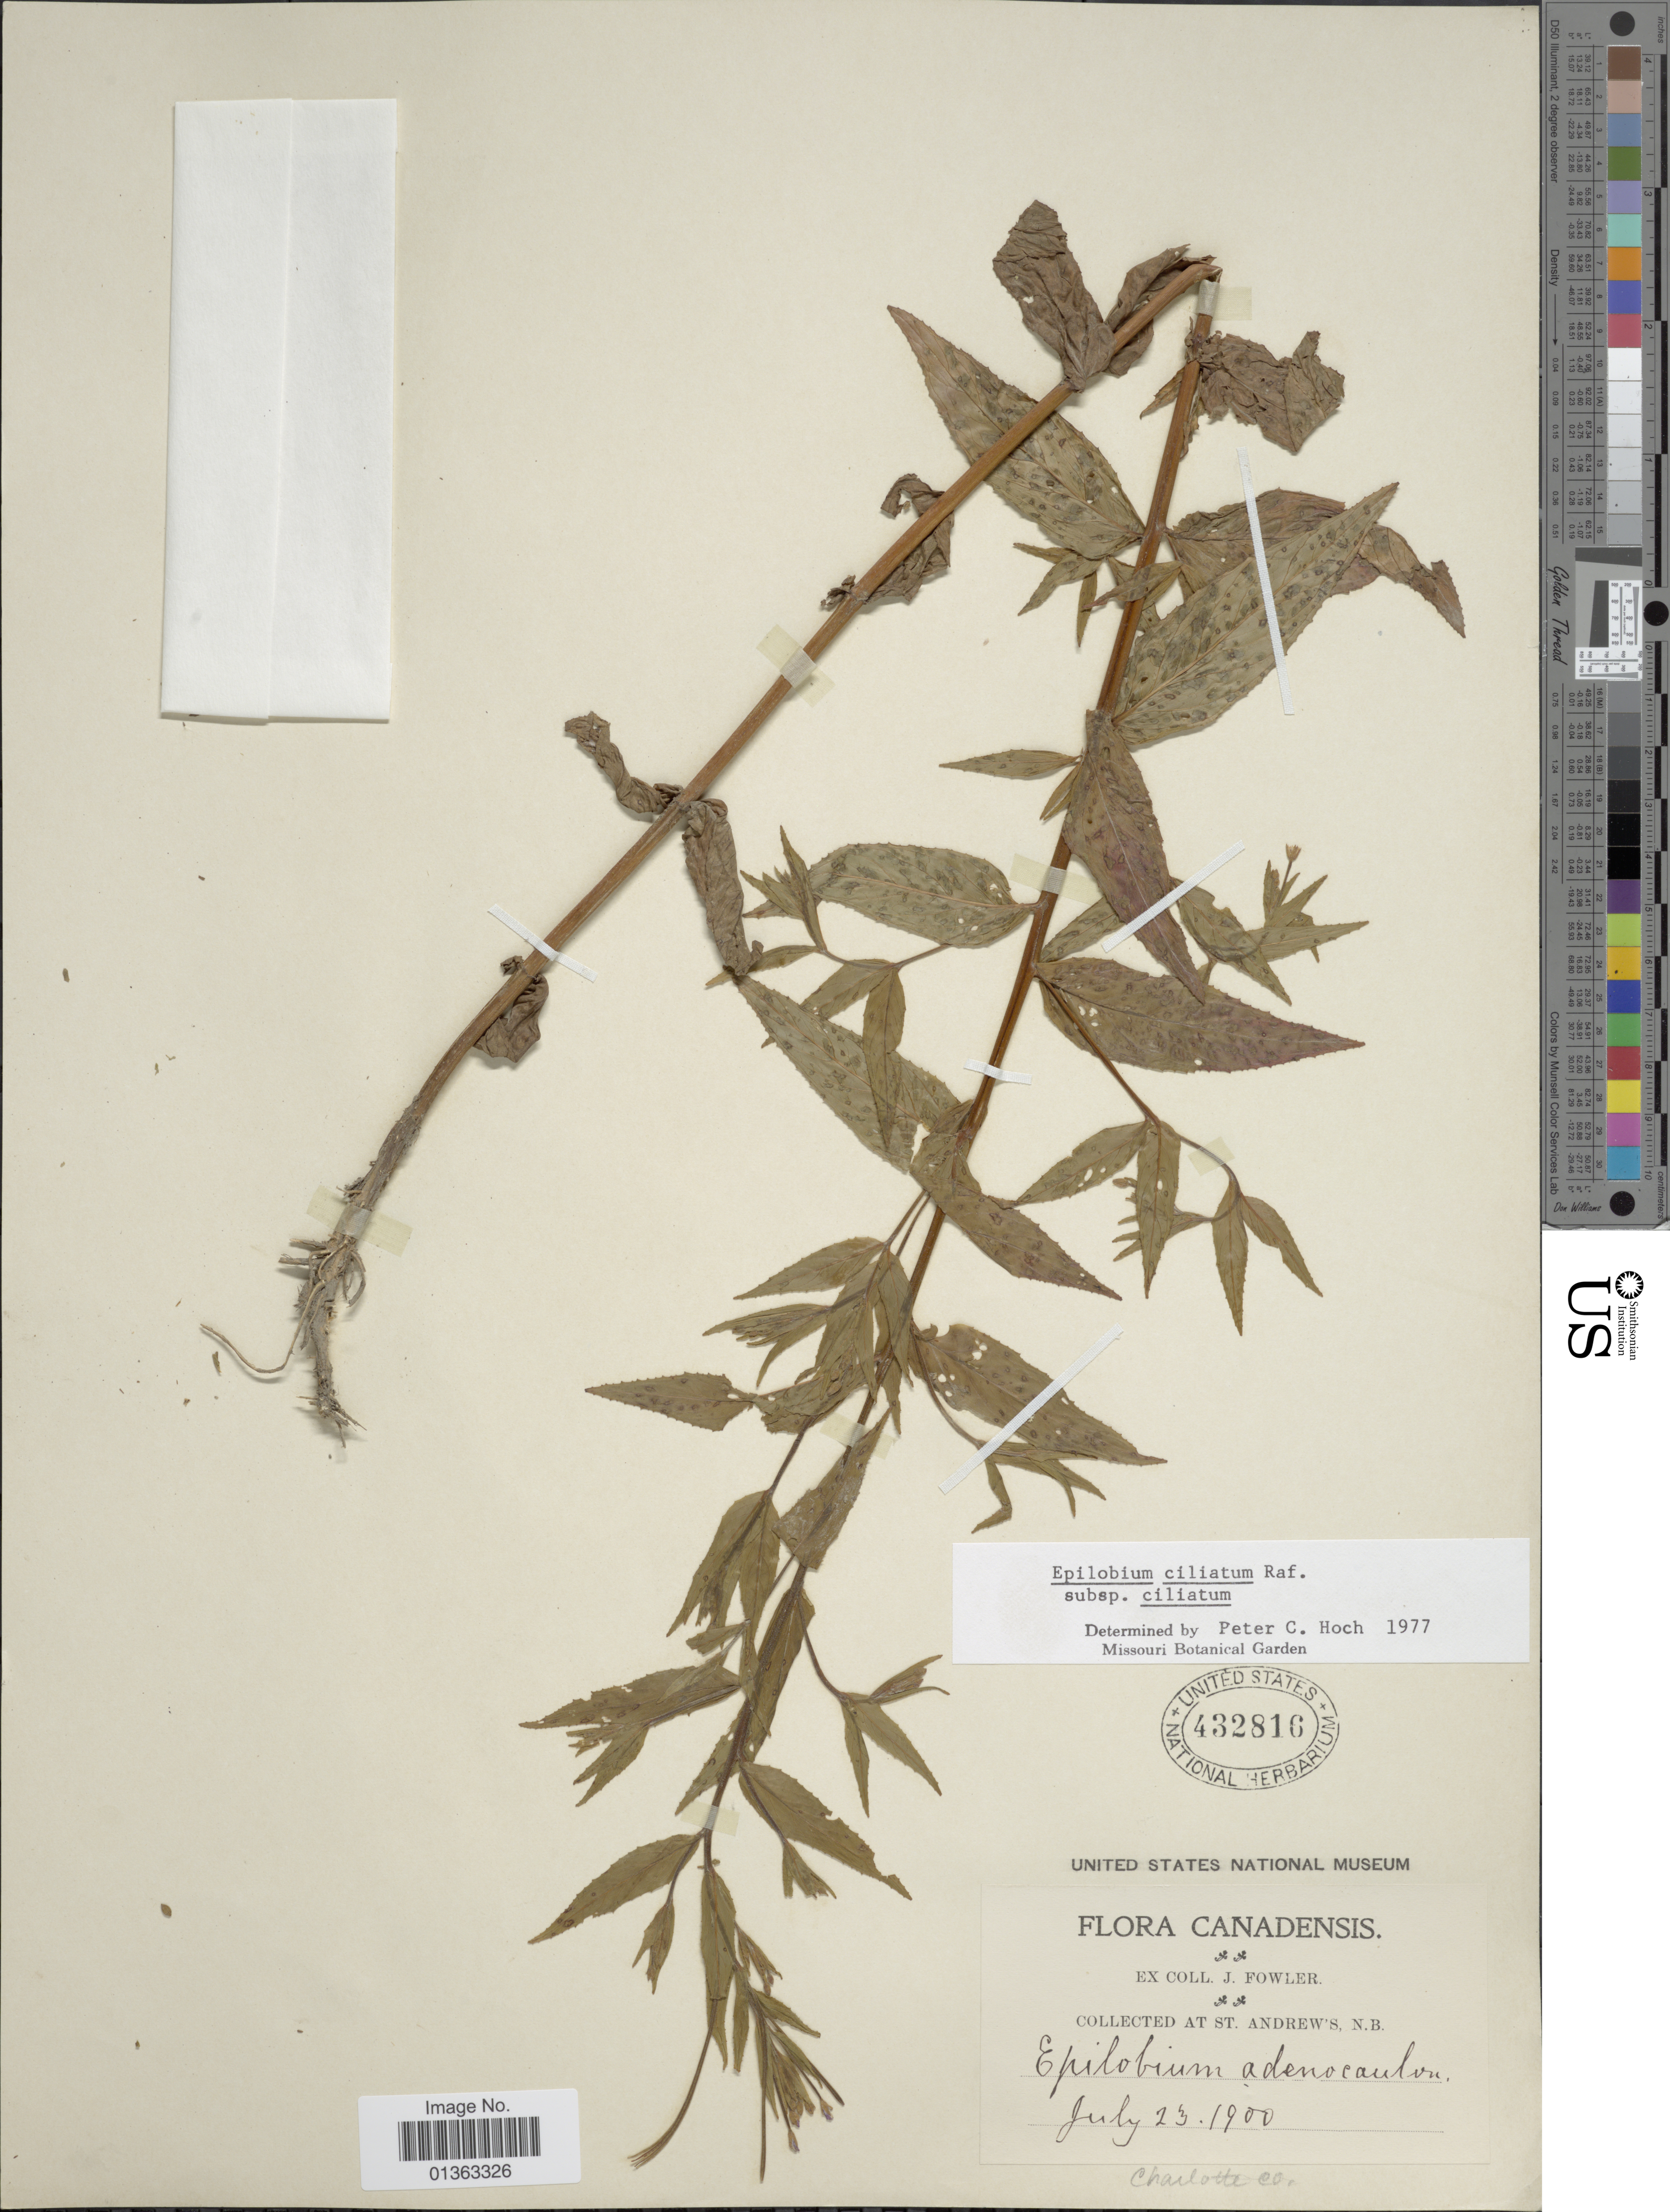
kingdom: Plantae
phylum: Tracheophyta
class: Magnoliopsida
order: Myrtales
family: Onagraceae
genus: Epilobium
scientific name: Epilobium ciliatum subsp. ciliatum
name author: Raf.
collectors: J. P. Fowler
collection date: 1900-07-23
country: Canada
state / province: New Brunswick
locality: St. Andrew's. Charlotte Co.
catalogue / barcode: US 432816